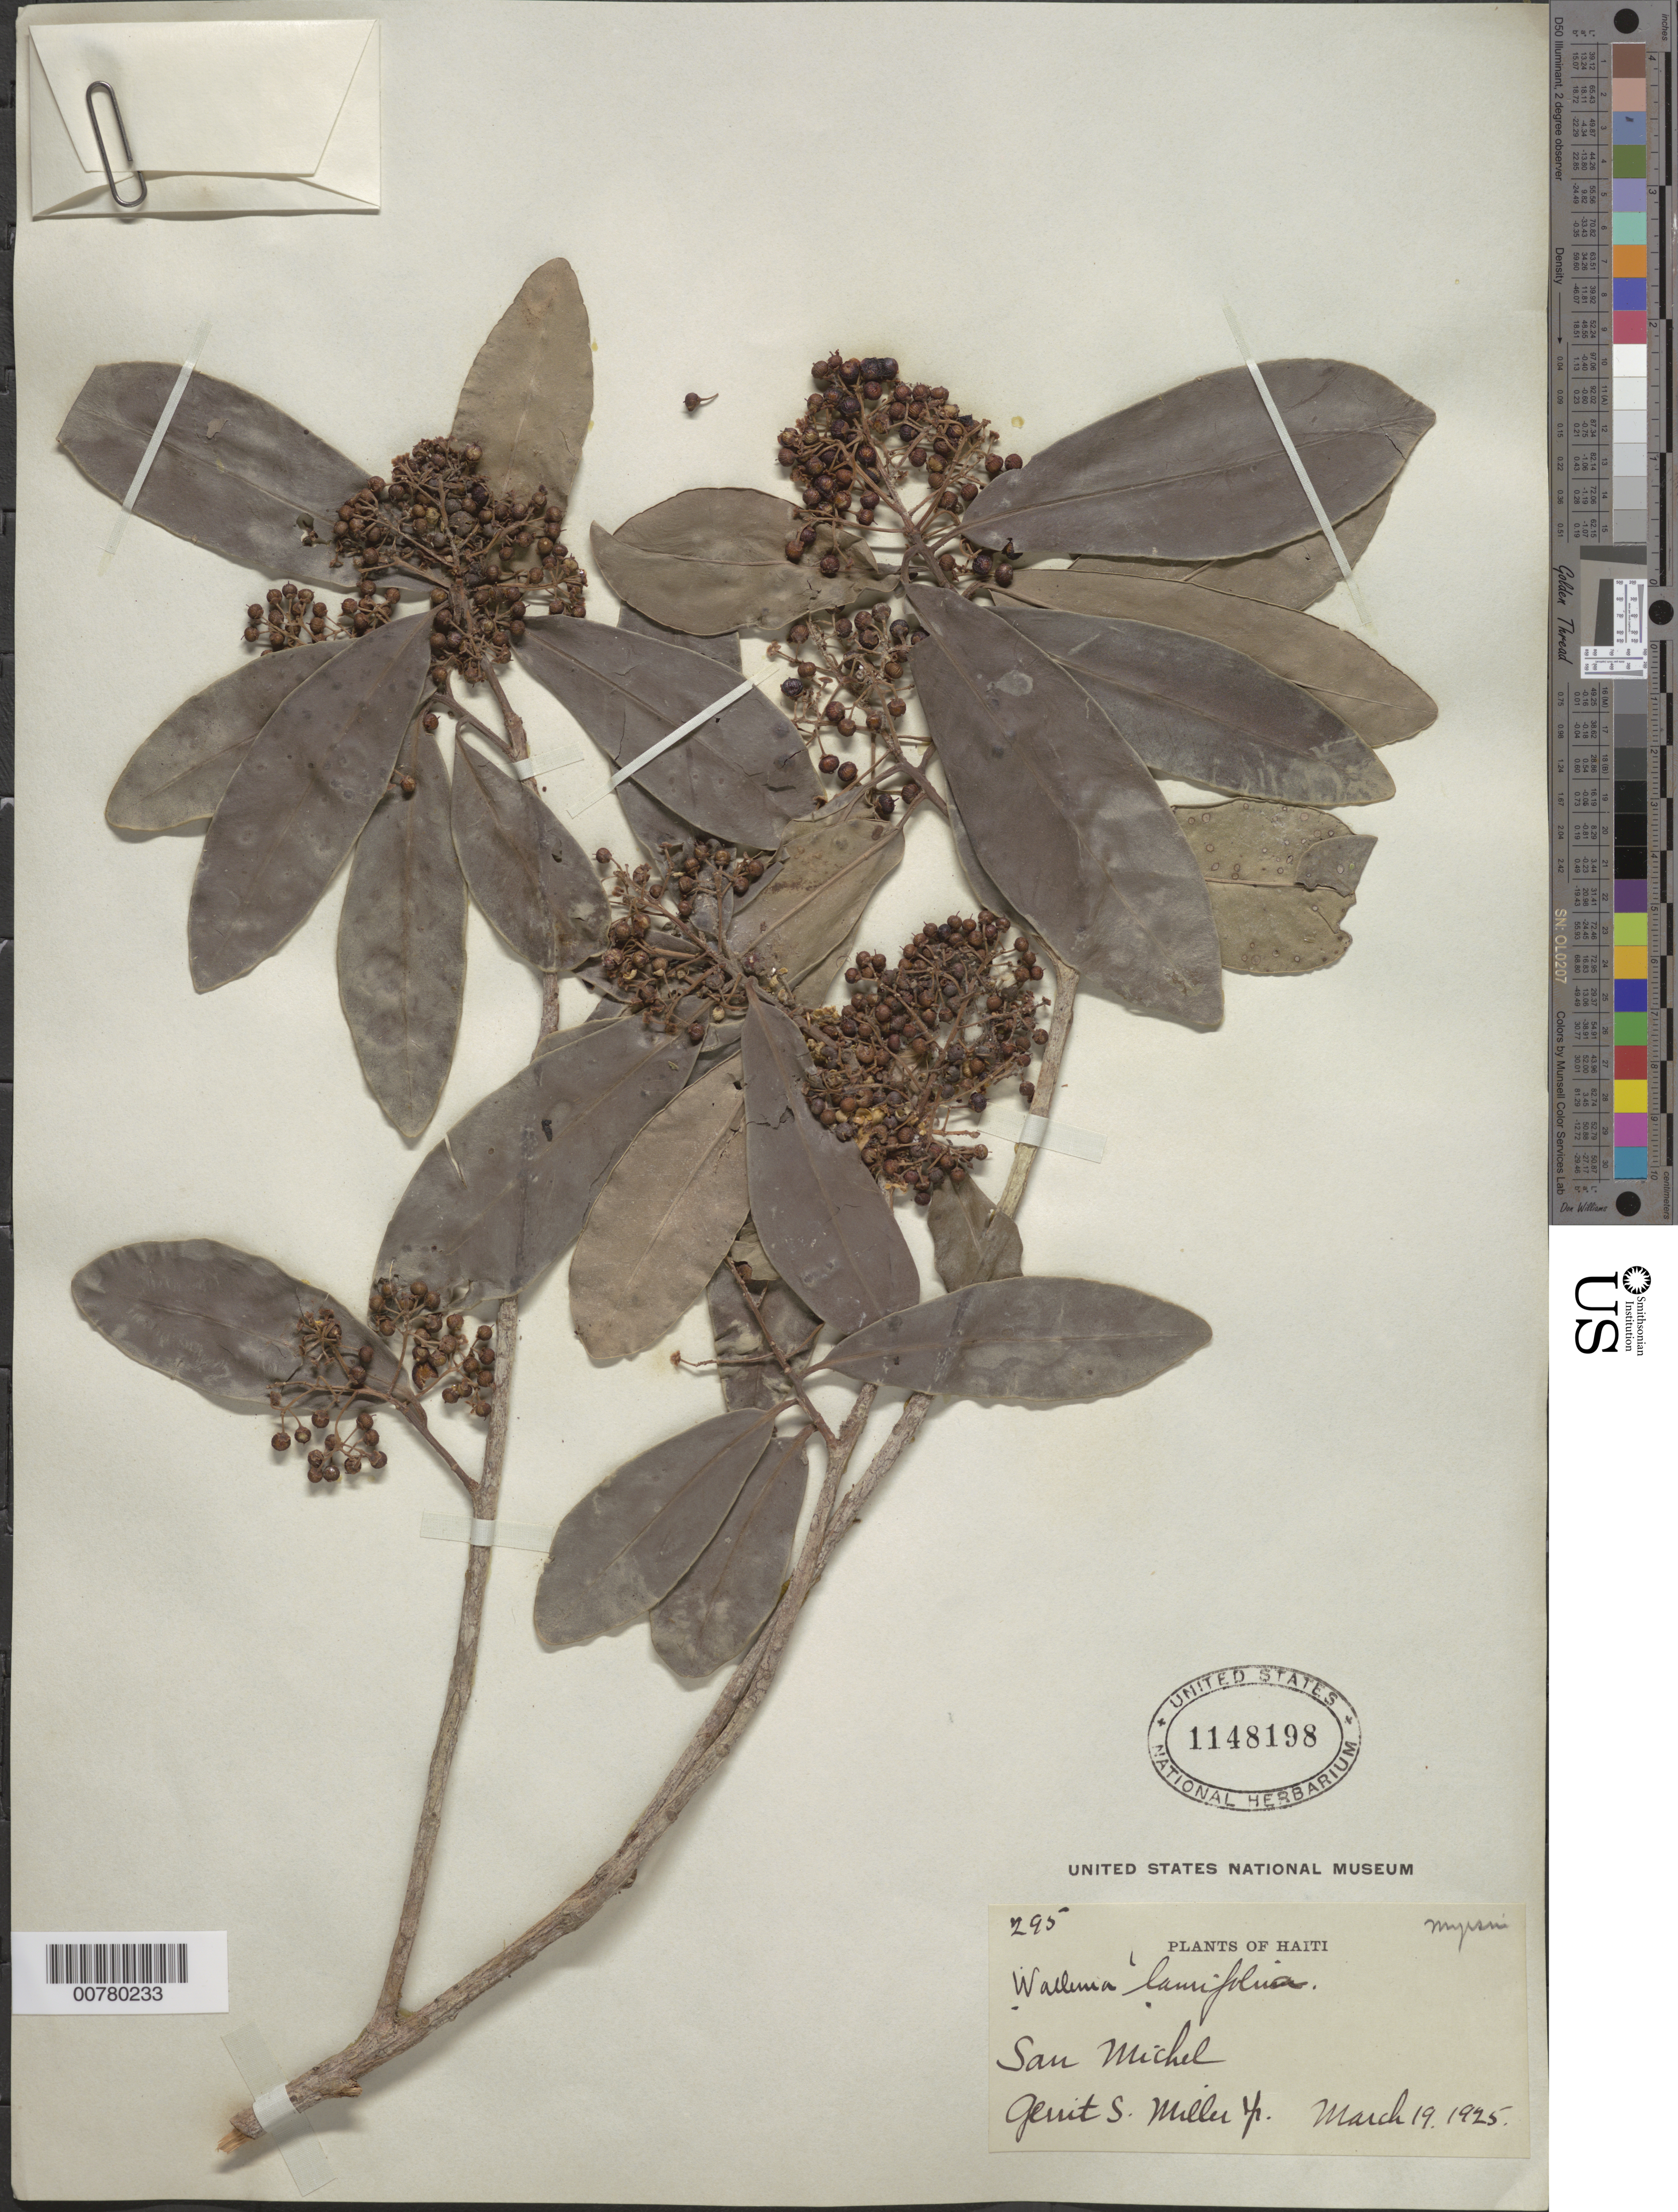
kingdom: Plantae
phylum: Tracheophyta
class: Magnoliopsida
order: Ericales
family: Primulaceae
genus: Wallenia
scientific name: Wallenia laurifolia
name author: Sw.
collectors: G. S. Miller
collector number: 295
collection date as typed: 19 Mar 1925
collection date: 1925-03-19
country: Haiti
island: Hispaniola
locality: San Michel.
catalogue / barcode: US 1148198